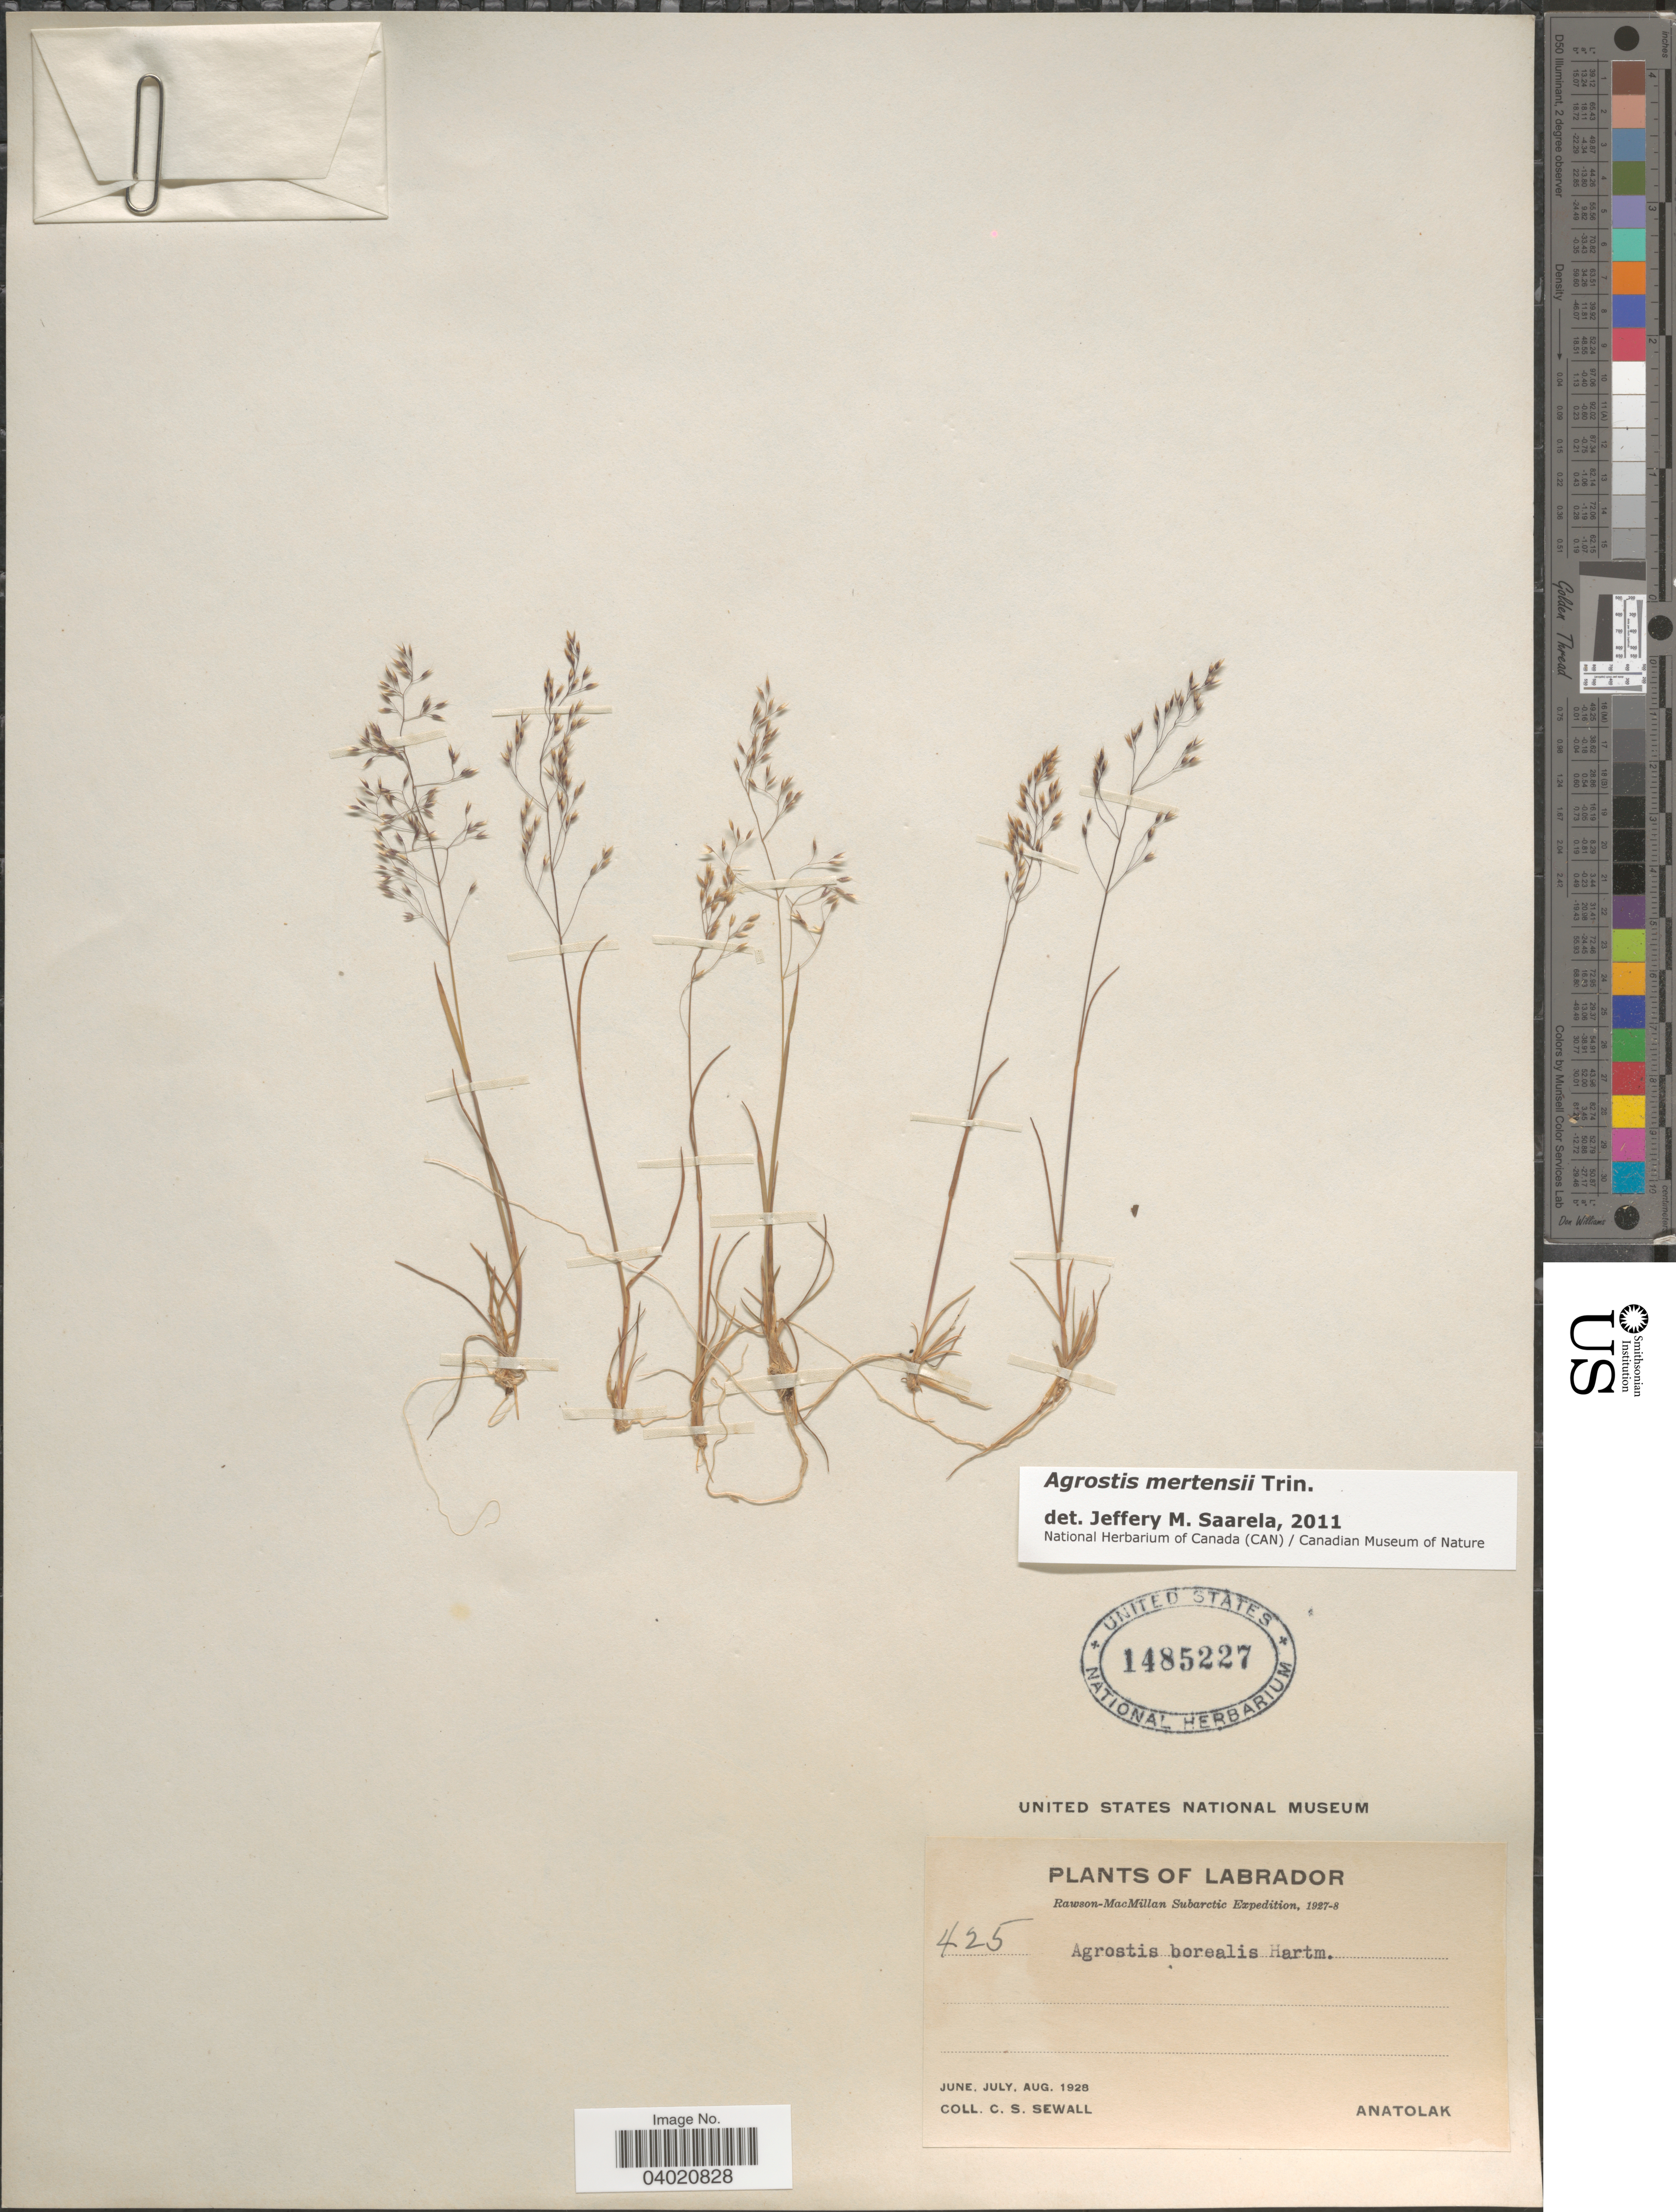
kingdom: Plantae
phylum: Tracheophyta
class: Liliopsida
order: Poales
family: Poaceae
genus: Agrostis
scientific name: Agrostis mertensii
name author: Trin.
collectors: C. Sewall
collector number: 425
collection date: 1928-06/1928-08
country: Canada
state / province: Newfoundland and Labrador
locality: Labrador. Anatolak.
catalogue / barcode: US 1485227